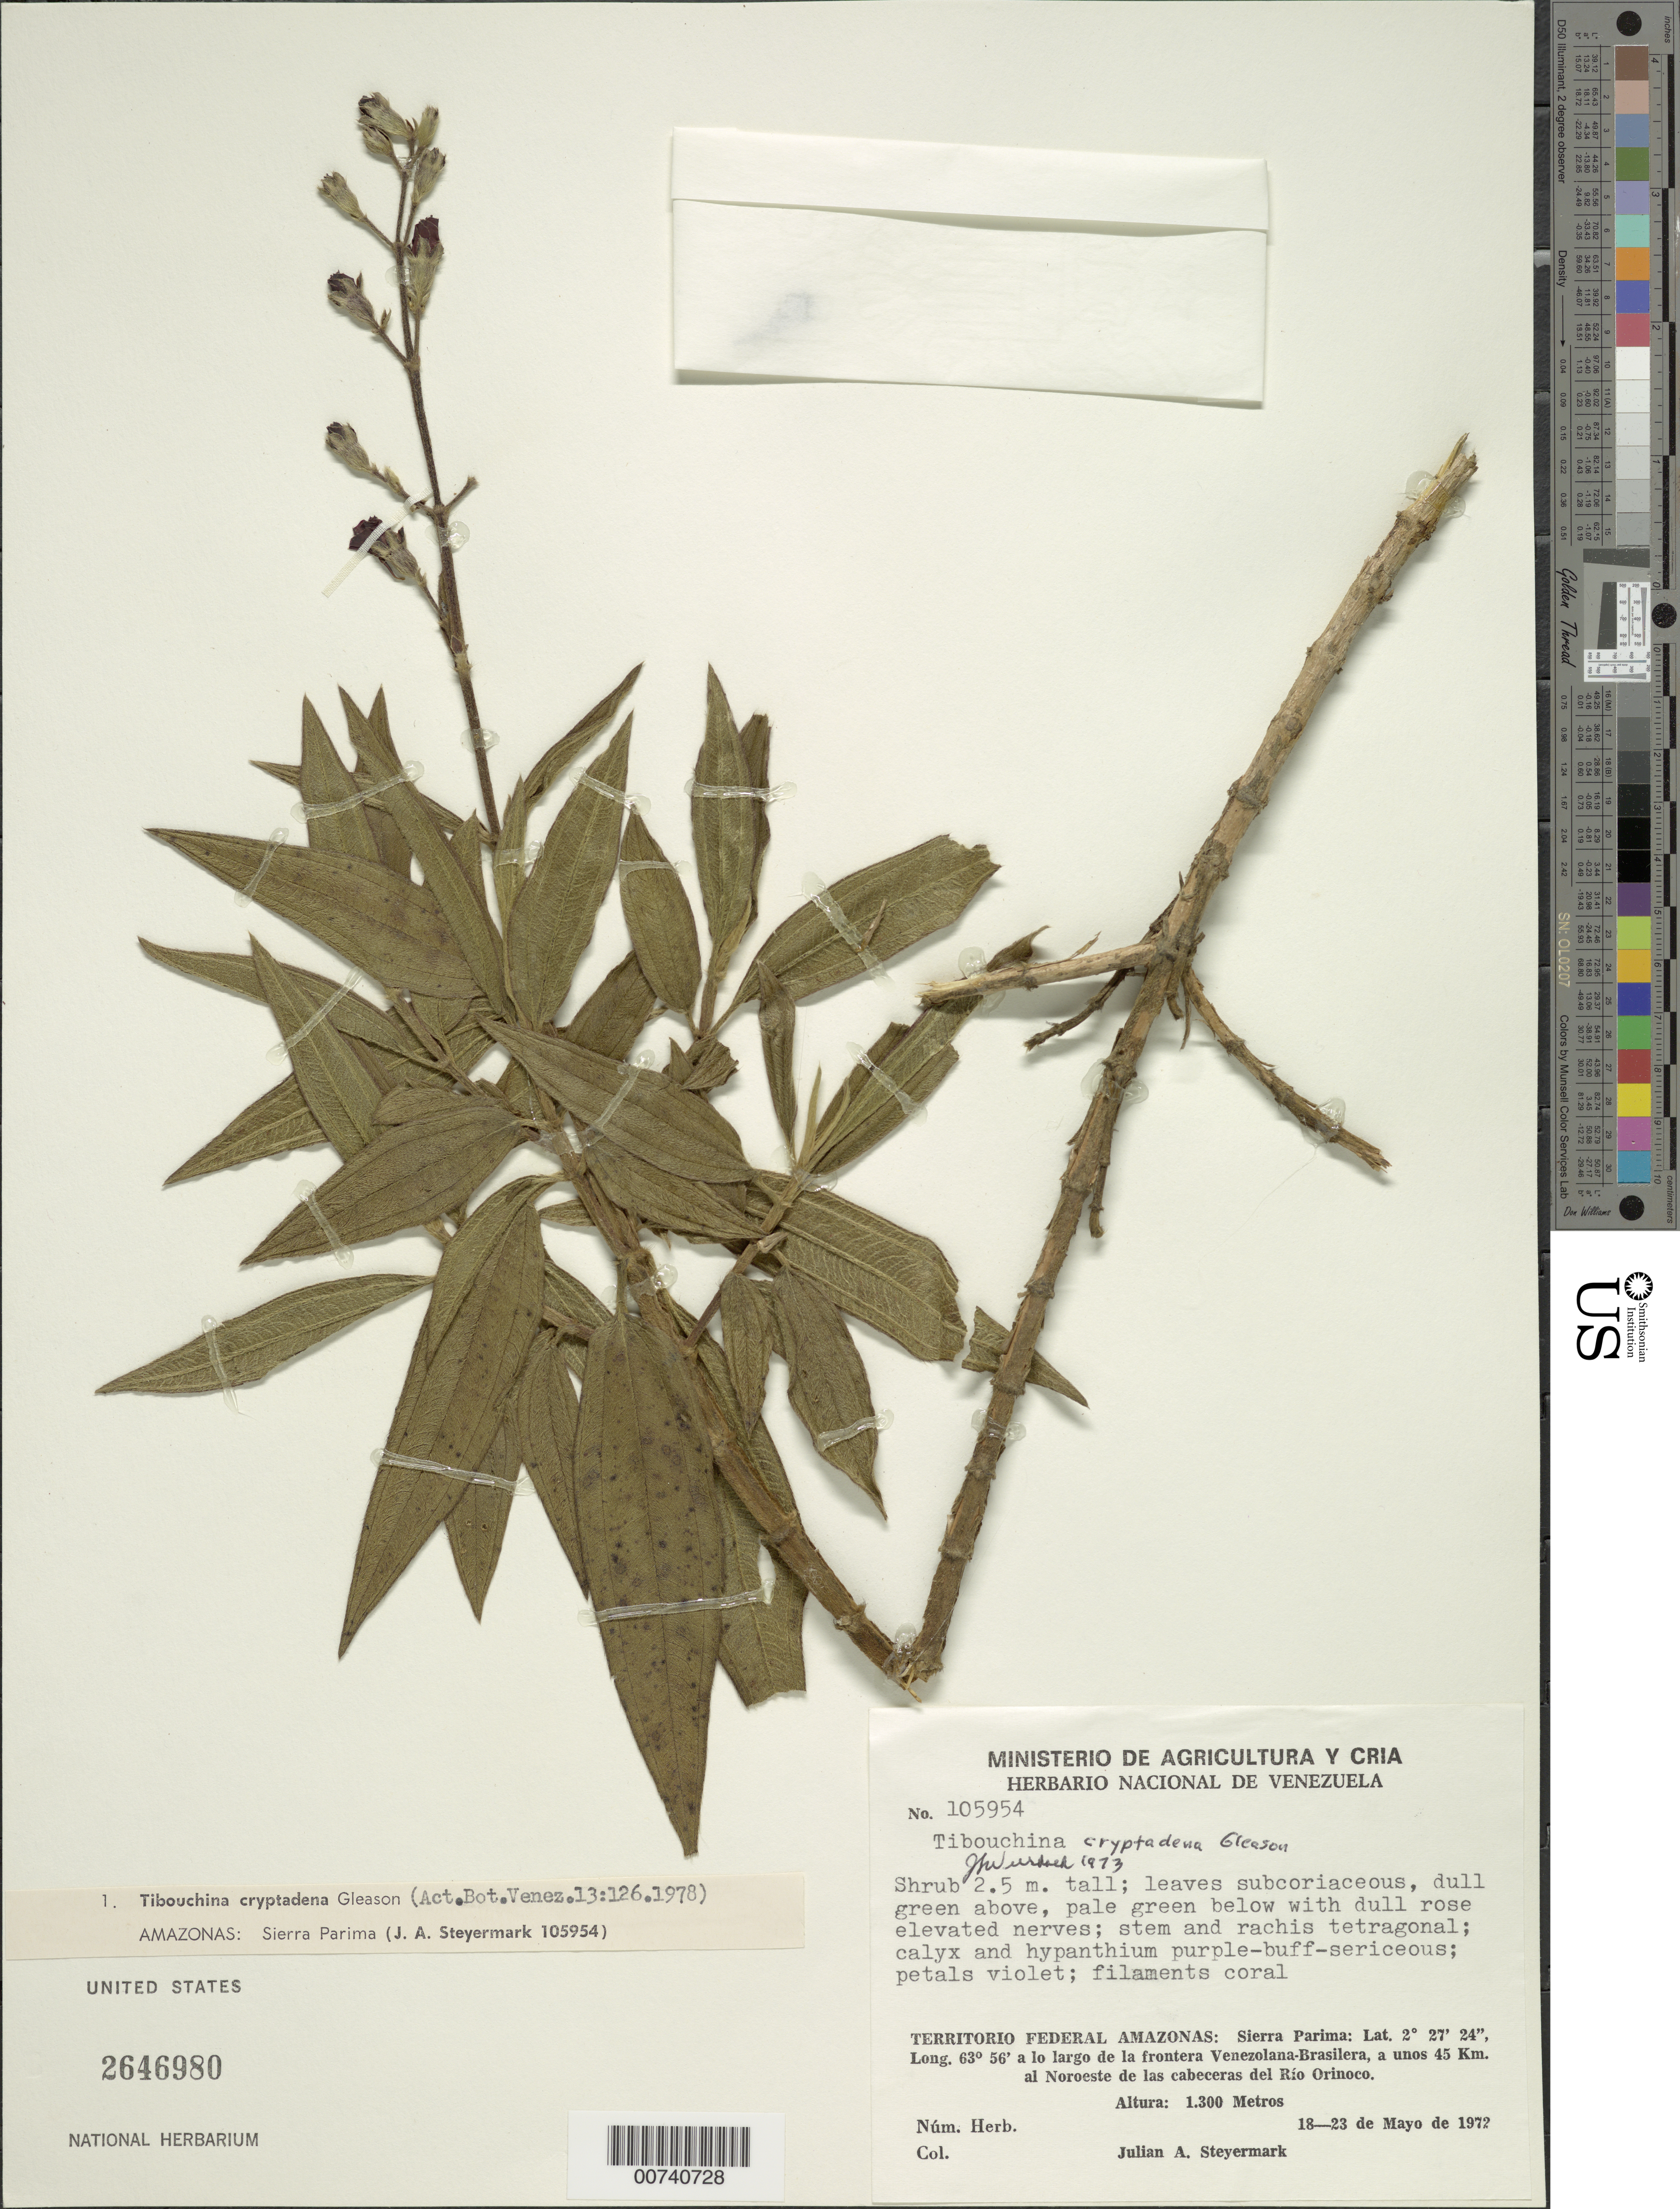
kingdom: Plantae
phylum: Tracheophyta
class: Magnoliopsida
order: Myrtales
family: Melastomataceae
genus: Pleroma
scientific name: Pleroma cryptadenum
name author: (Gleason) P.J.F. Guim. & Michelang.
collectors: J. Steyermark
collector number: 105954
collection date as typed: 18-May-72 to 23-May-72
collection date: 1972-05-18/1972-05-23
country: Venezuela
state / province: Amazonas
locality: Sierra Parima, la frontera Venezolana-Brasilera, a unos 45 km al noroeste de las cabeceras del Río Orinoco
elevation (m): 1300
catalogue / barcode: US 2646980